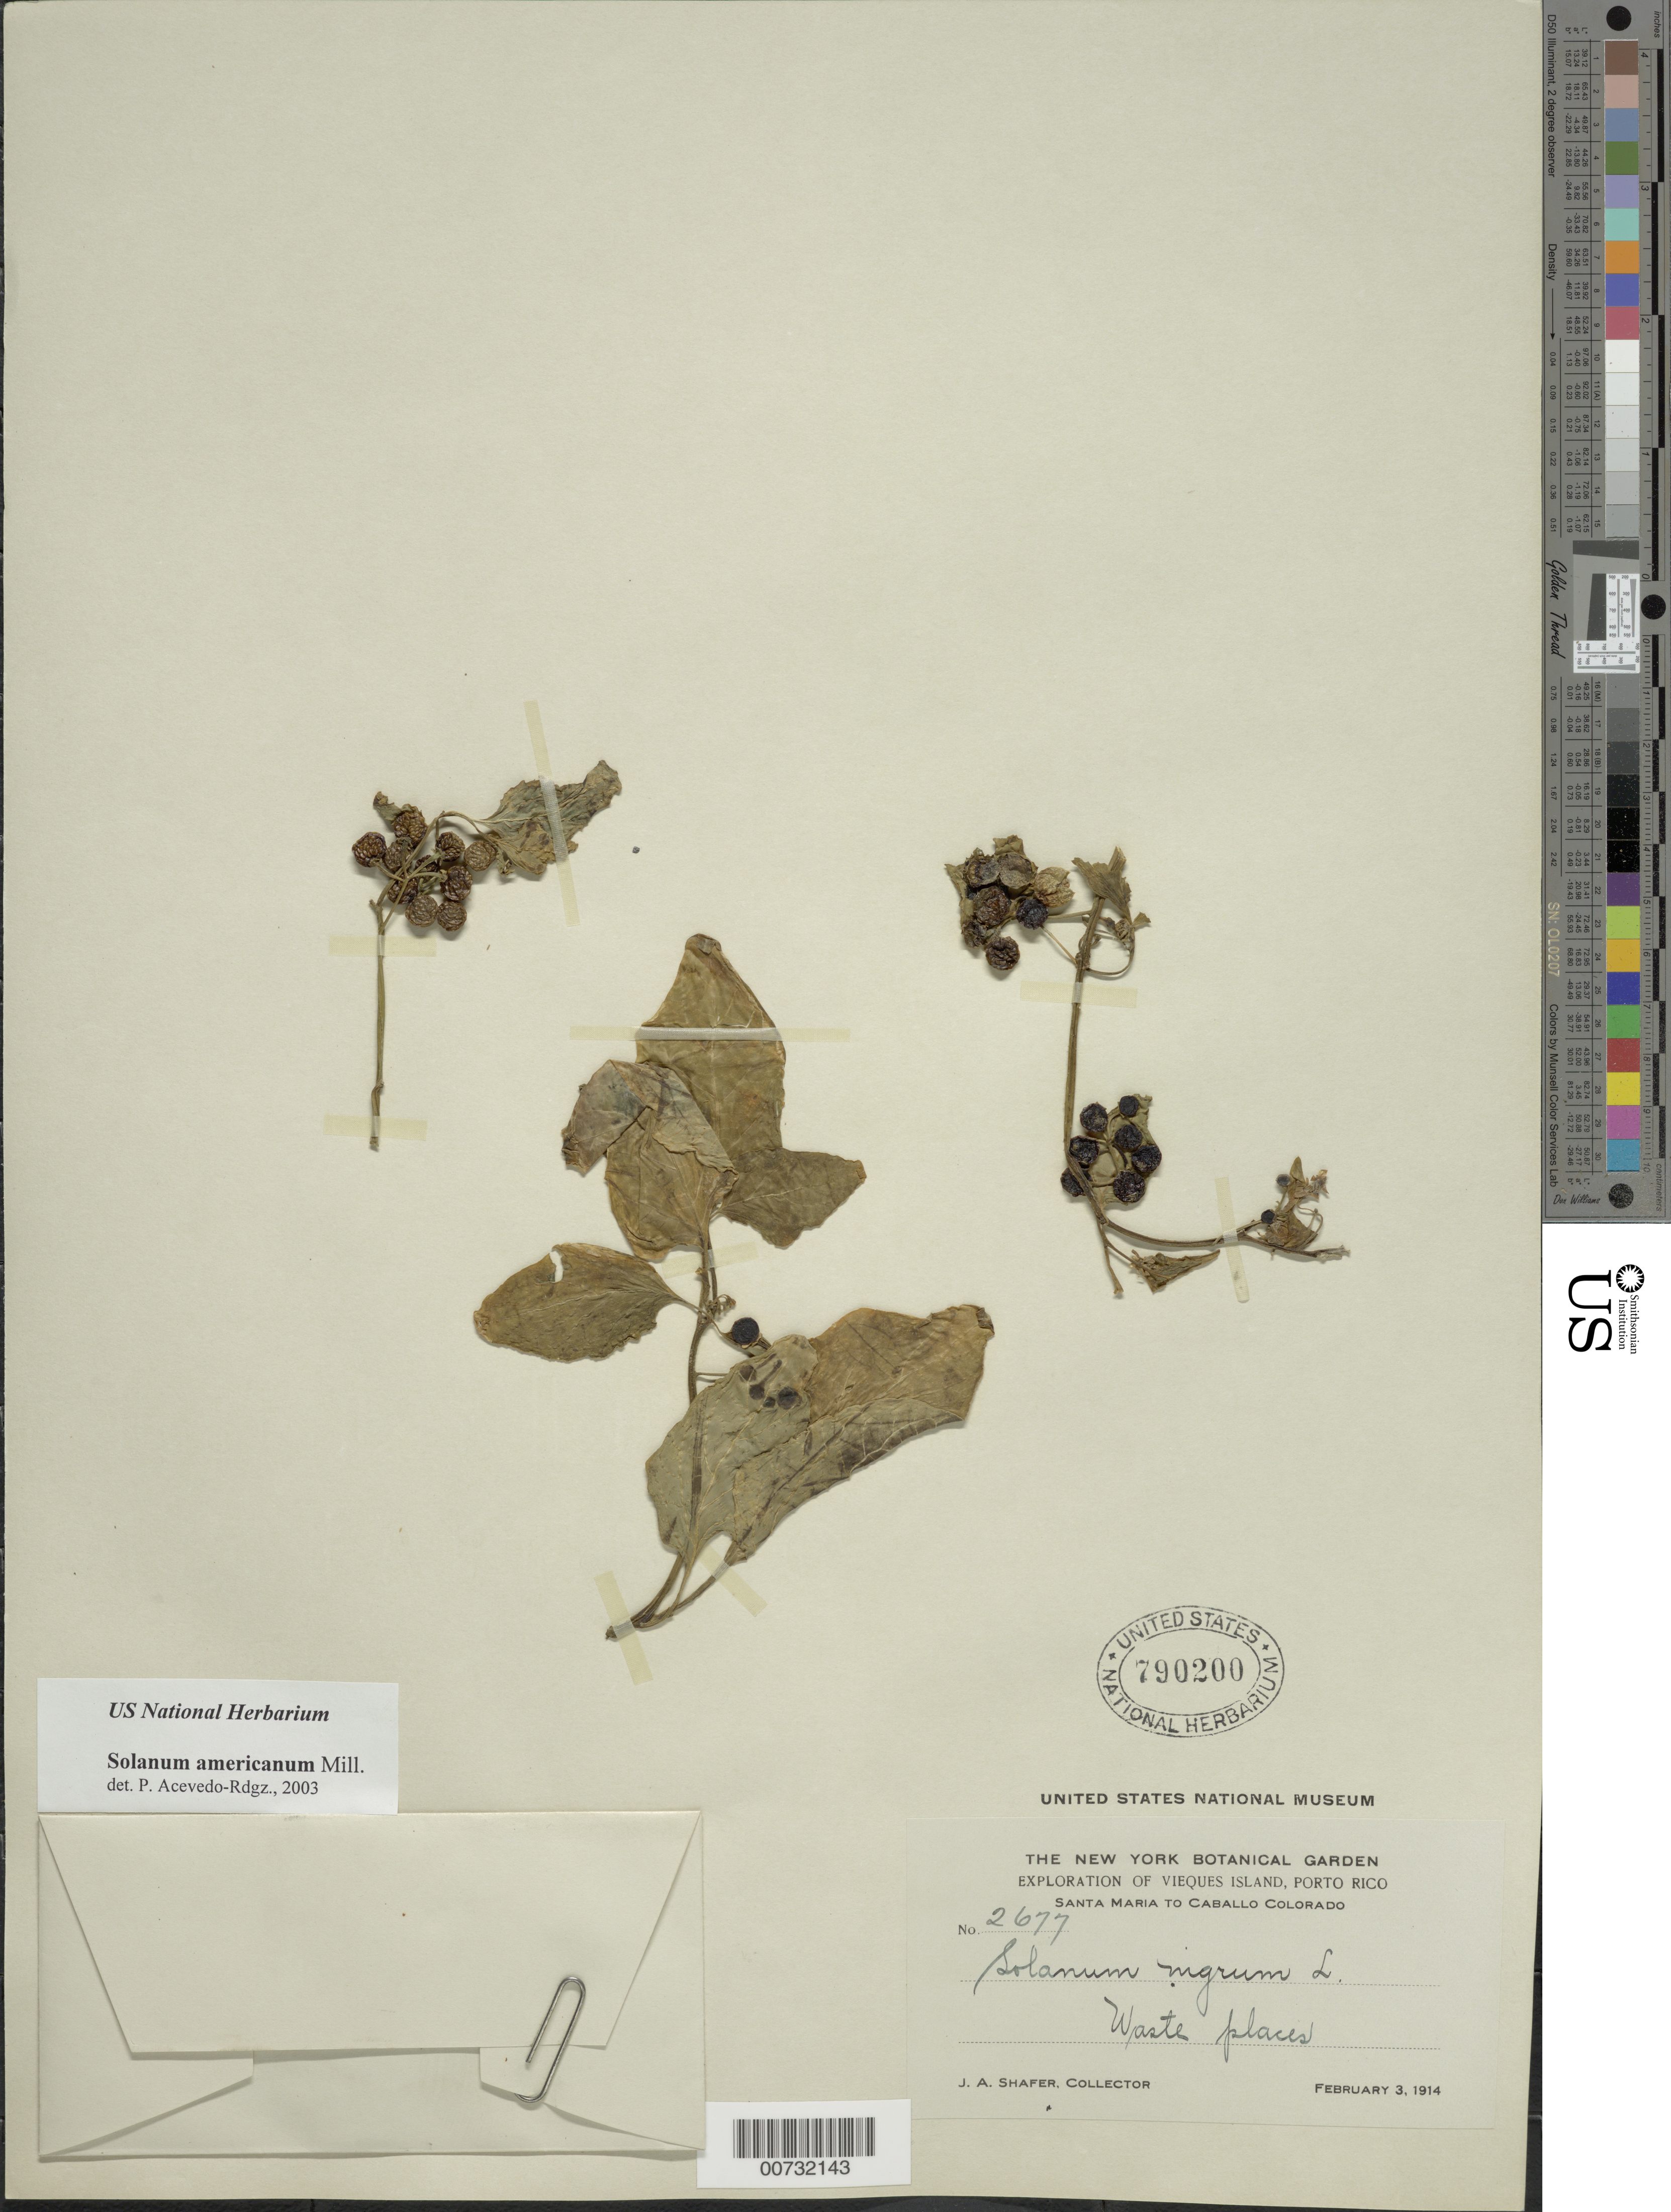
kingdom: Plantae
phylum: Tracheophyta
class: Magnoliopsida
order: Solanales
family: Solanaceae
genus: Solanum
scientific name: Solanum americanum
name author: Mill.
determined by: Acevedo-Rodríguez, P., (BOT), Smithsonian Institution - National Museum of Natural History (UNITED STATES)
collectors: J. A. Shafer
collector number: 2677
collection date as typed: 03 Feb 1914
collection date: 1914-02-03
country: Puerto Rico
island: Vieques I.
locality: Santa Maria to Caballo Colorado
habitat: Waste places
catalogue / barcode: US 790200